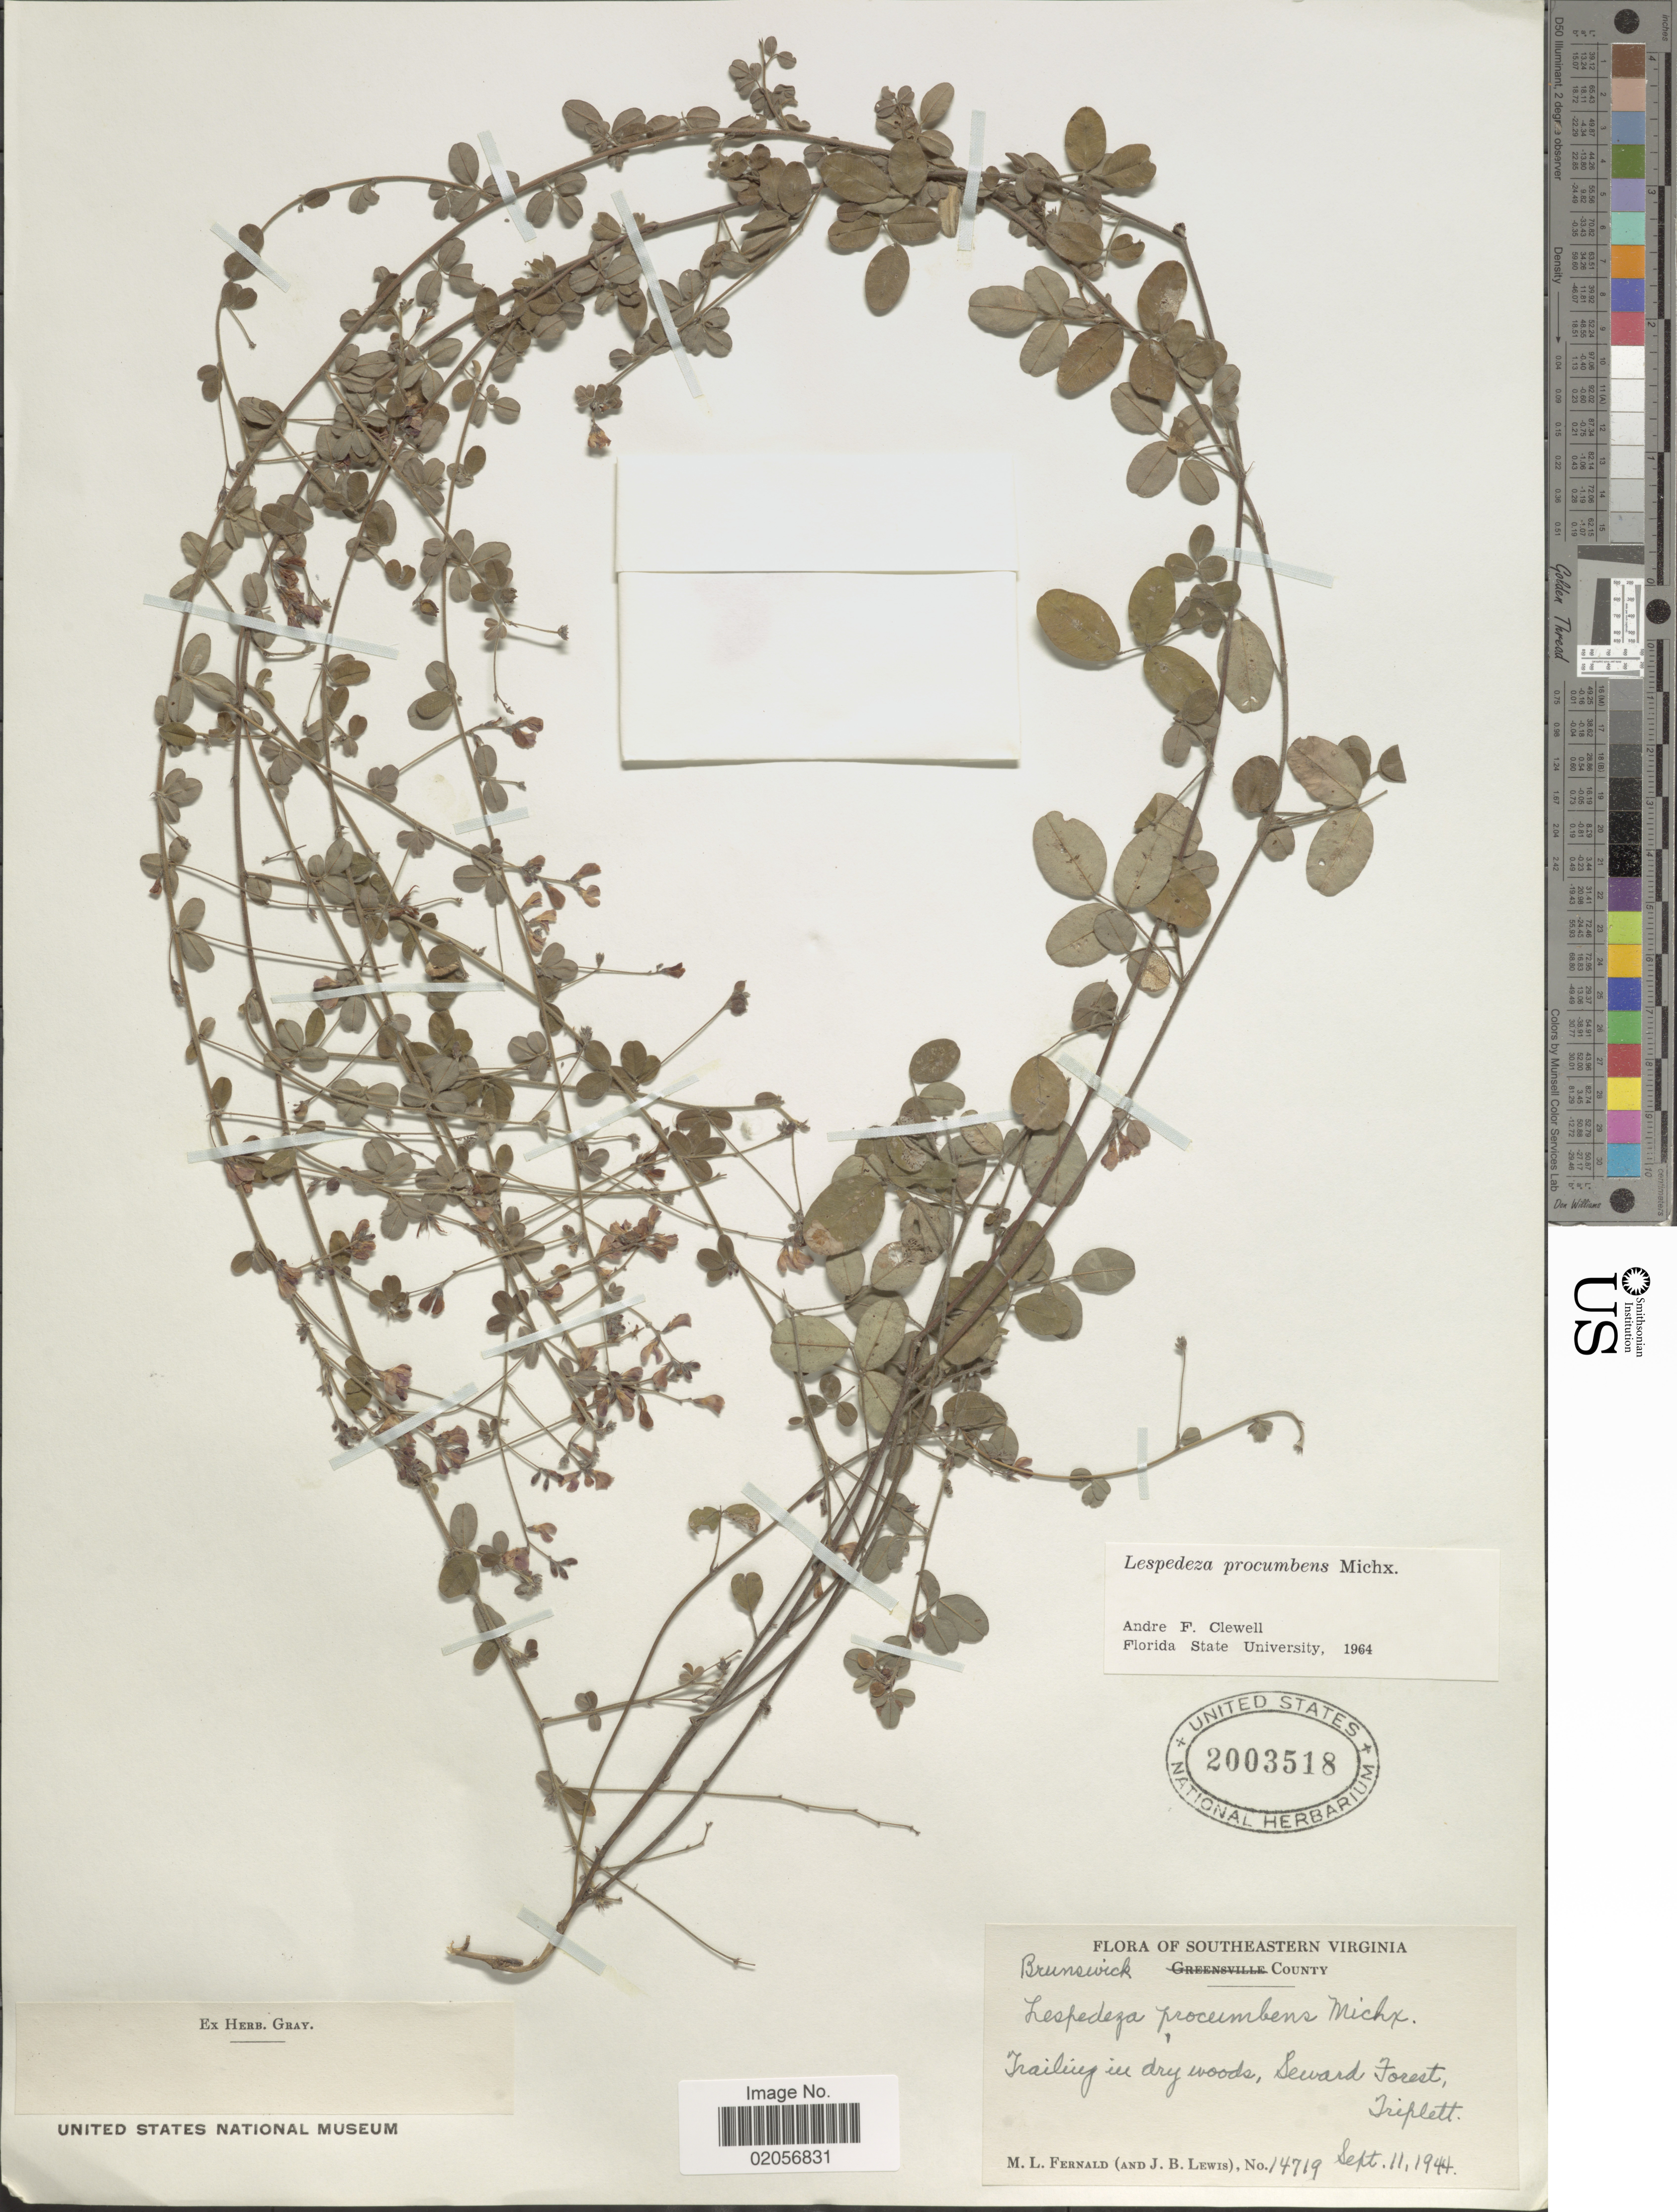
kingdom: Plantae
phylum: Tracheophyta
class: Magnoliopsida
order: Fabales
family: Fabaceae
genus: Lespedeza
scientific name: Lespedeza procumbens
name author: Michx.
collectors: M. L. Fernald & J. B. Lewis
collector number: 14719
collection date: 1944-09-11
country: United States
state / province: Virginia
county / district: Brunswick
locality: Southeastern Virginia. Brunswick County. Trailing in dry woods, Seward Forest, Triplett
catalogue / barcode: US 2003518